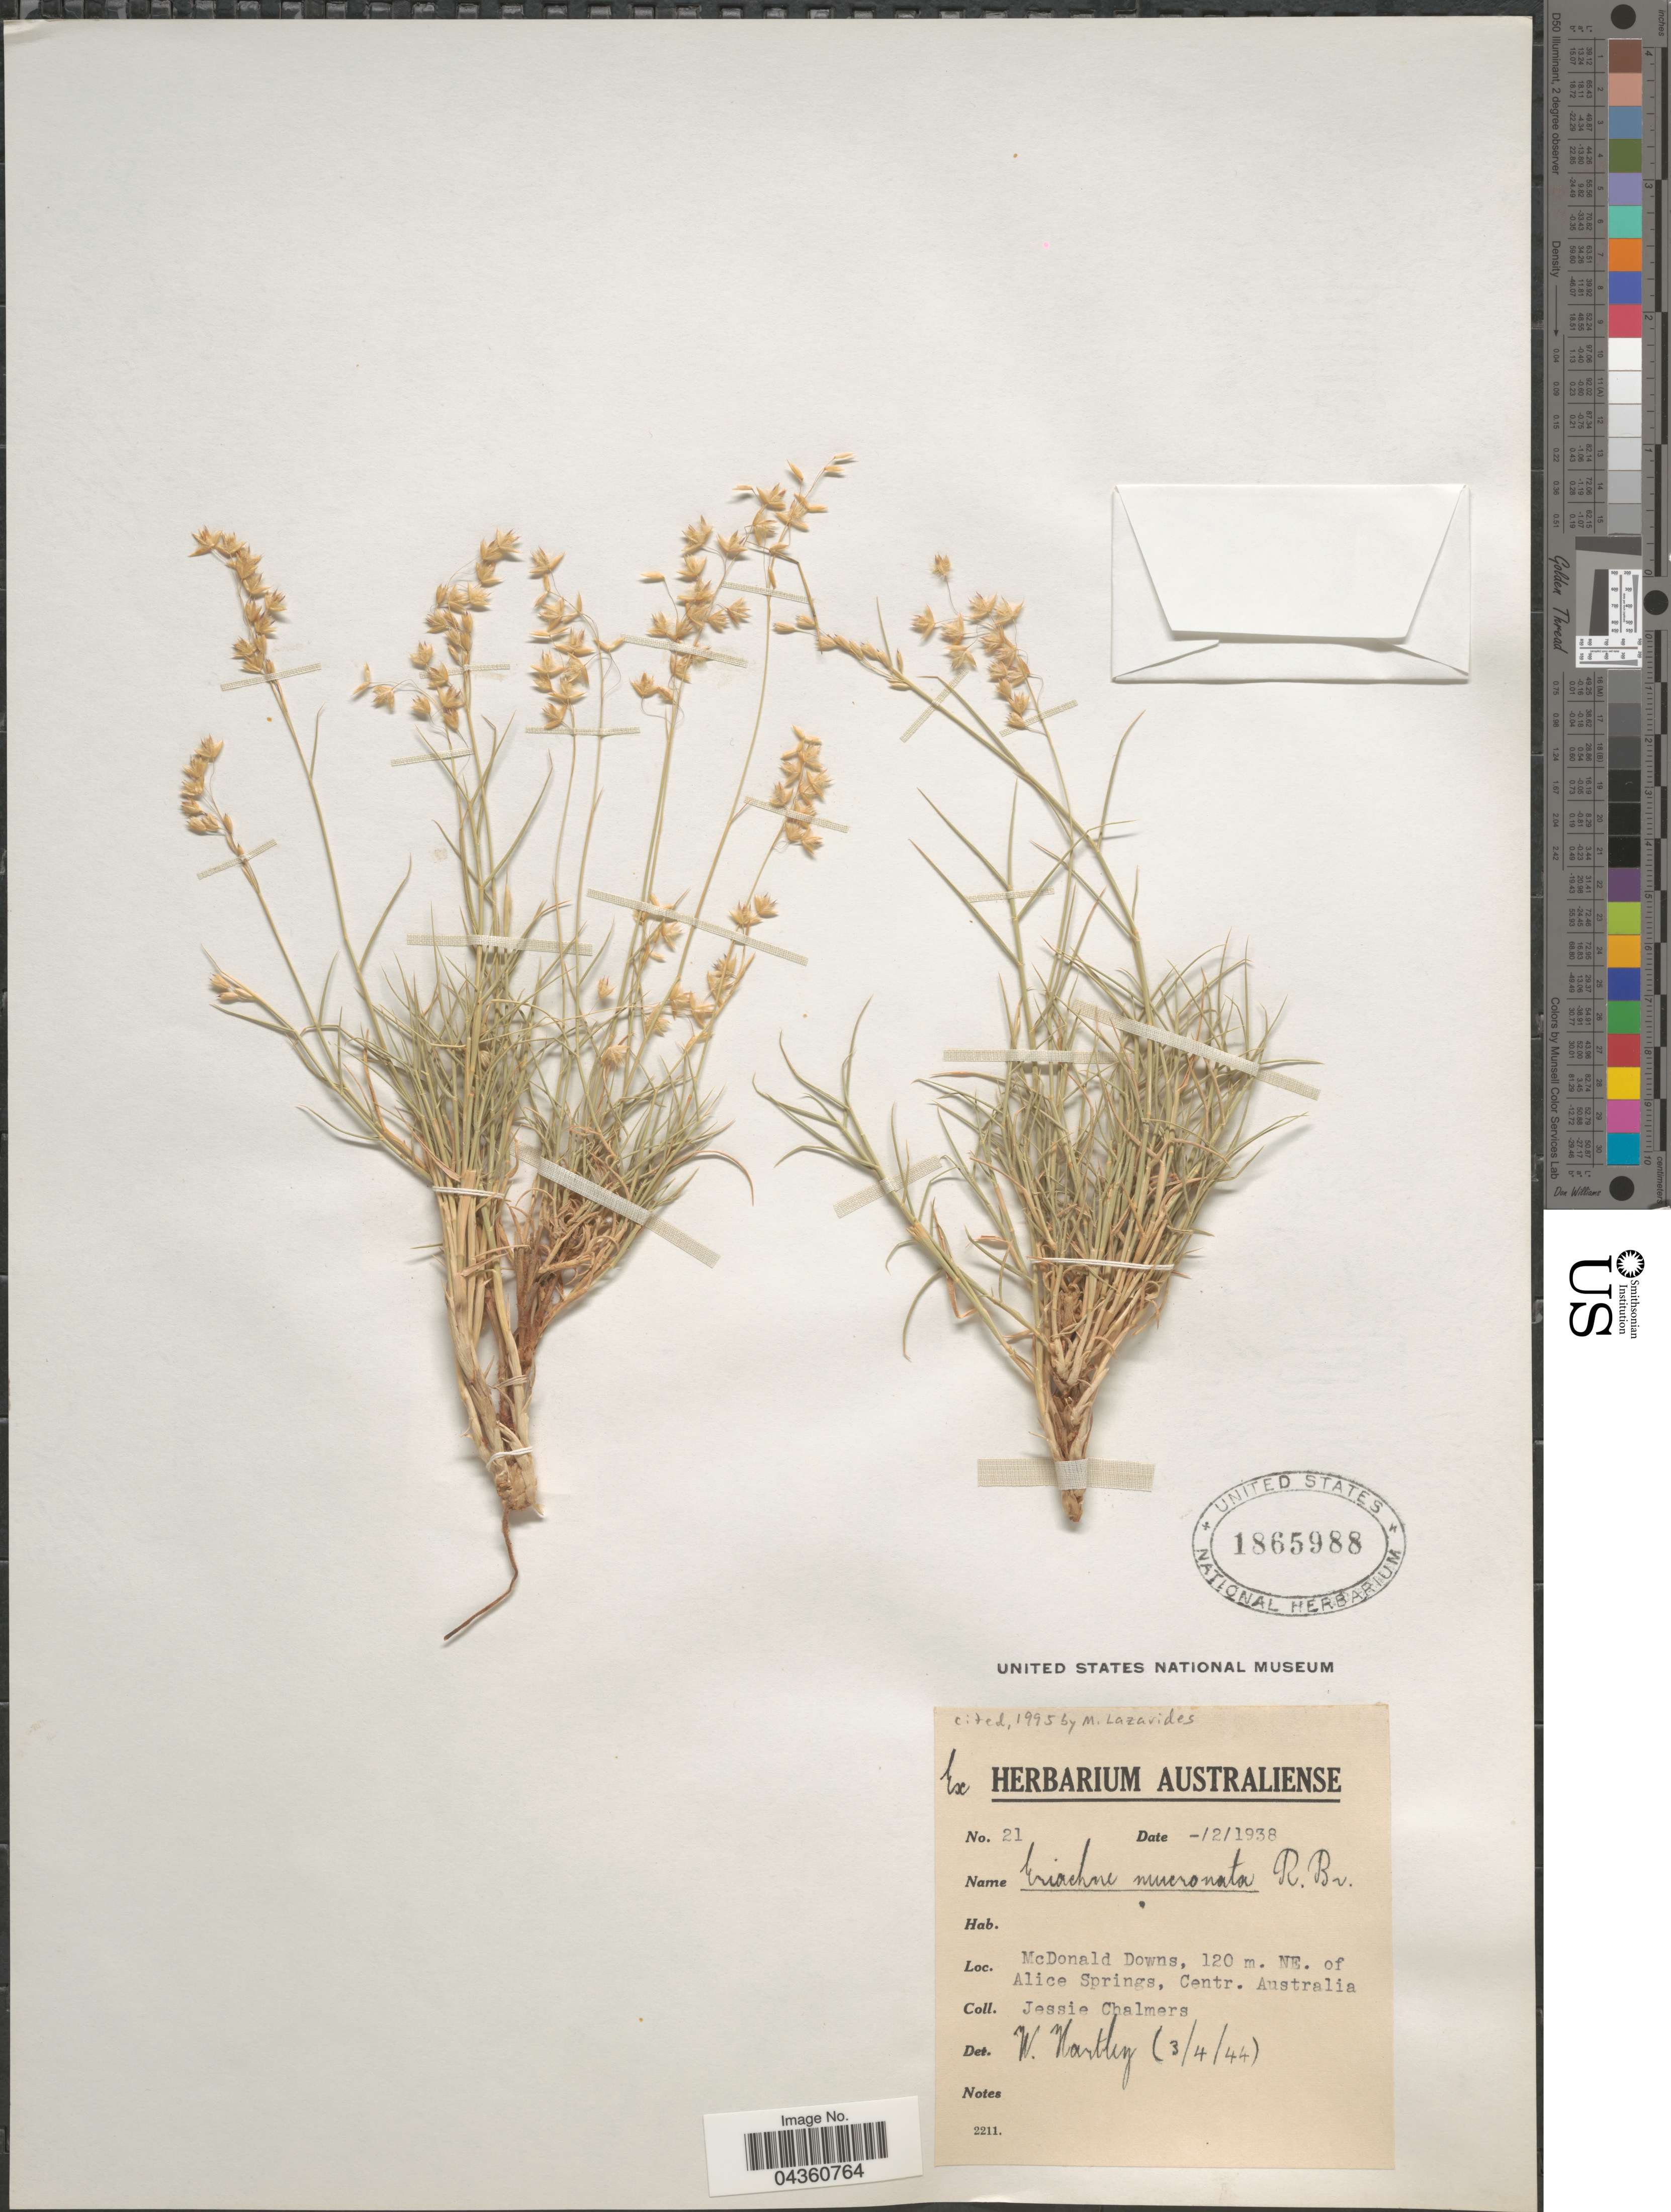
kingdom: Plantae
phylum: Tracheophyta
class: Liliopsida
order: Poales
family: Poaceae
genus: Eriachne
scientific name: Eriachne mucronata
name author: R. Br.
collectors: J. Chalmers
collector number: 21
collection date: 1938-02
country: Australia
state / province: Northern Territory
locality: McDonald Downs, NE. of Alice Springs, Centr. Australia.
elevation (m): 120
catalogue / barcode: US 1865988